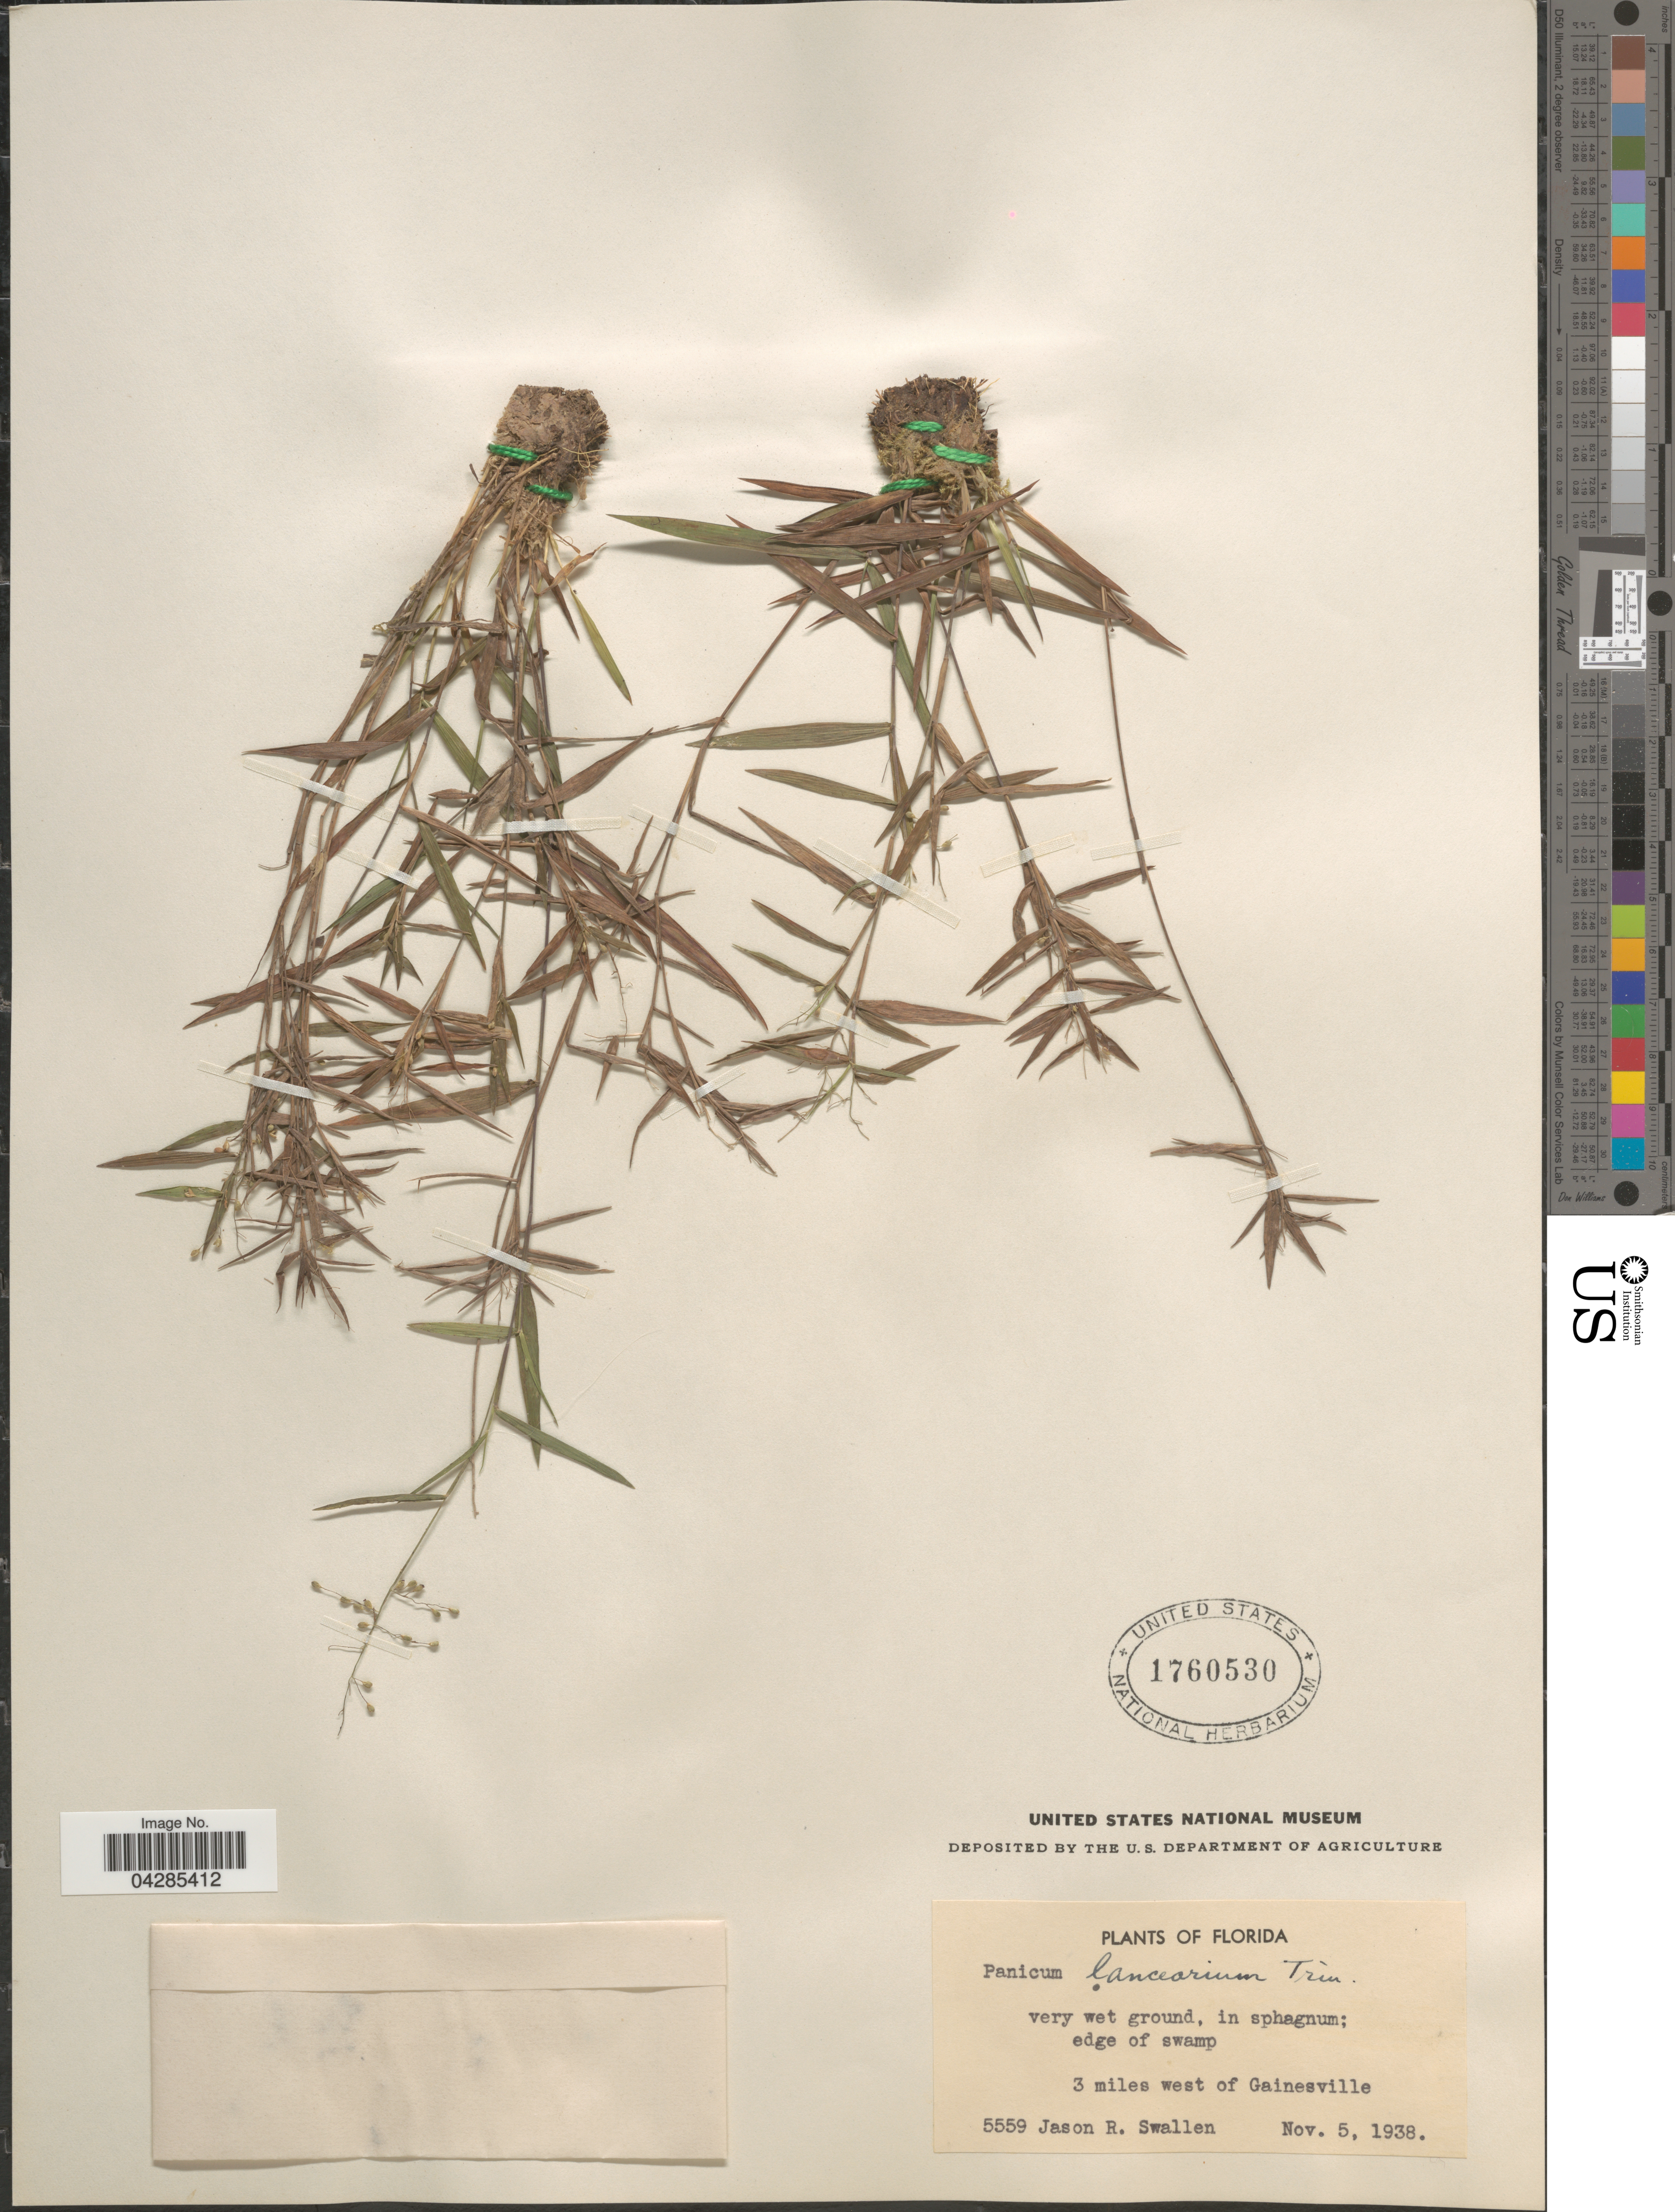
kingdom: Plantae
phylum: Tracheophyta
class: Liliopsida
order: Poales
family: Poaceae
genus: Dichanthelium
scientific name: Dichanthelium portoricense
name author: (Desv. ex Ham.) B.F. Hansen & Wunderlin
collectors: J. R. Swallen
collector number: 5559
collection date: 1938-11-05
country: United States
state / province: Florida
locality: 3 miles west of Gainesville.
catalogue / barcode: US 1760530